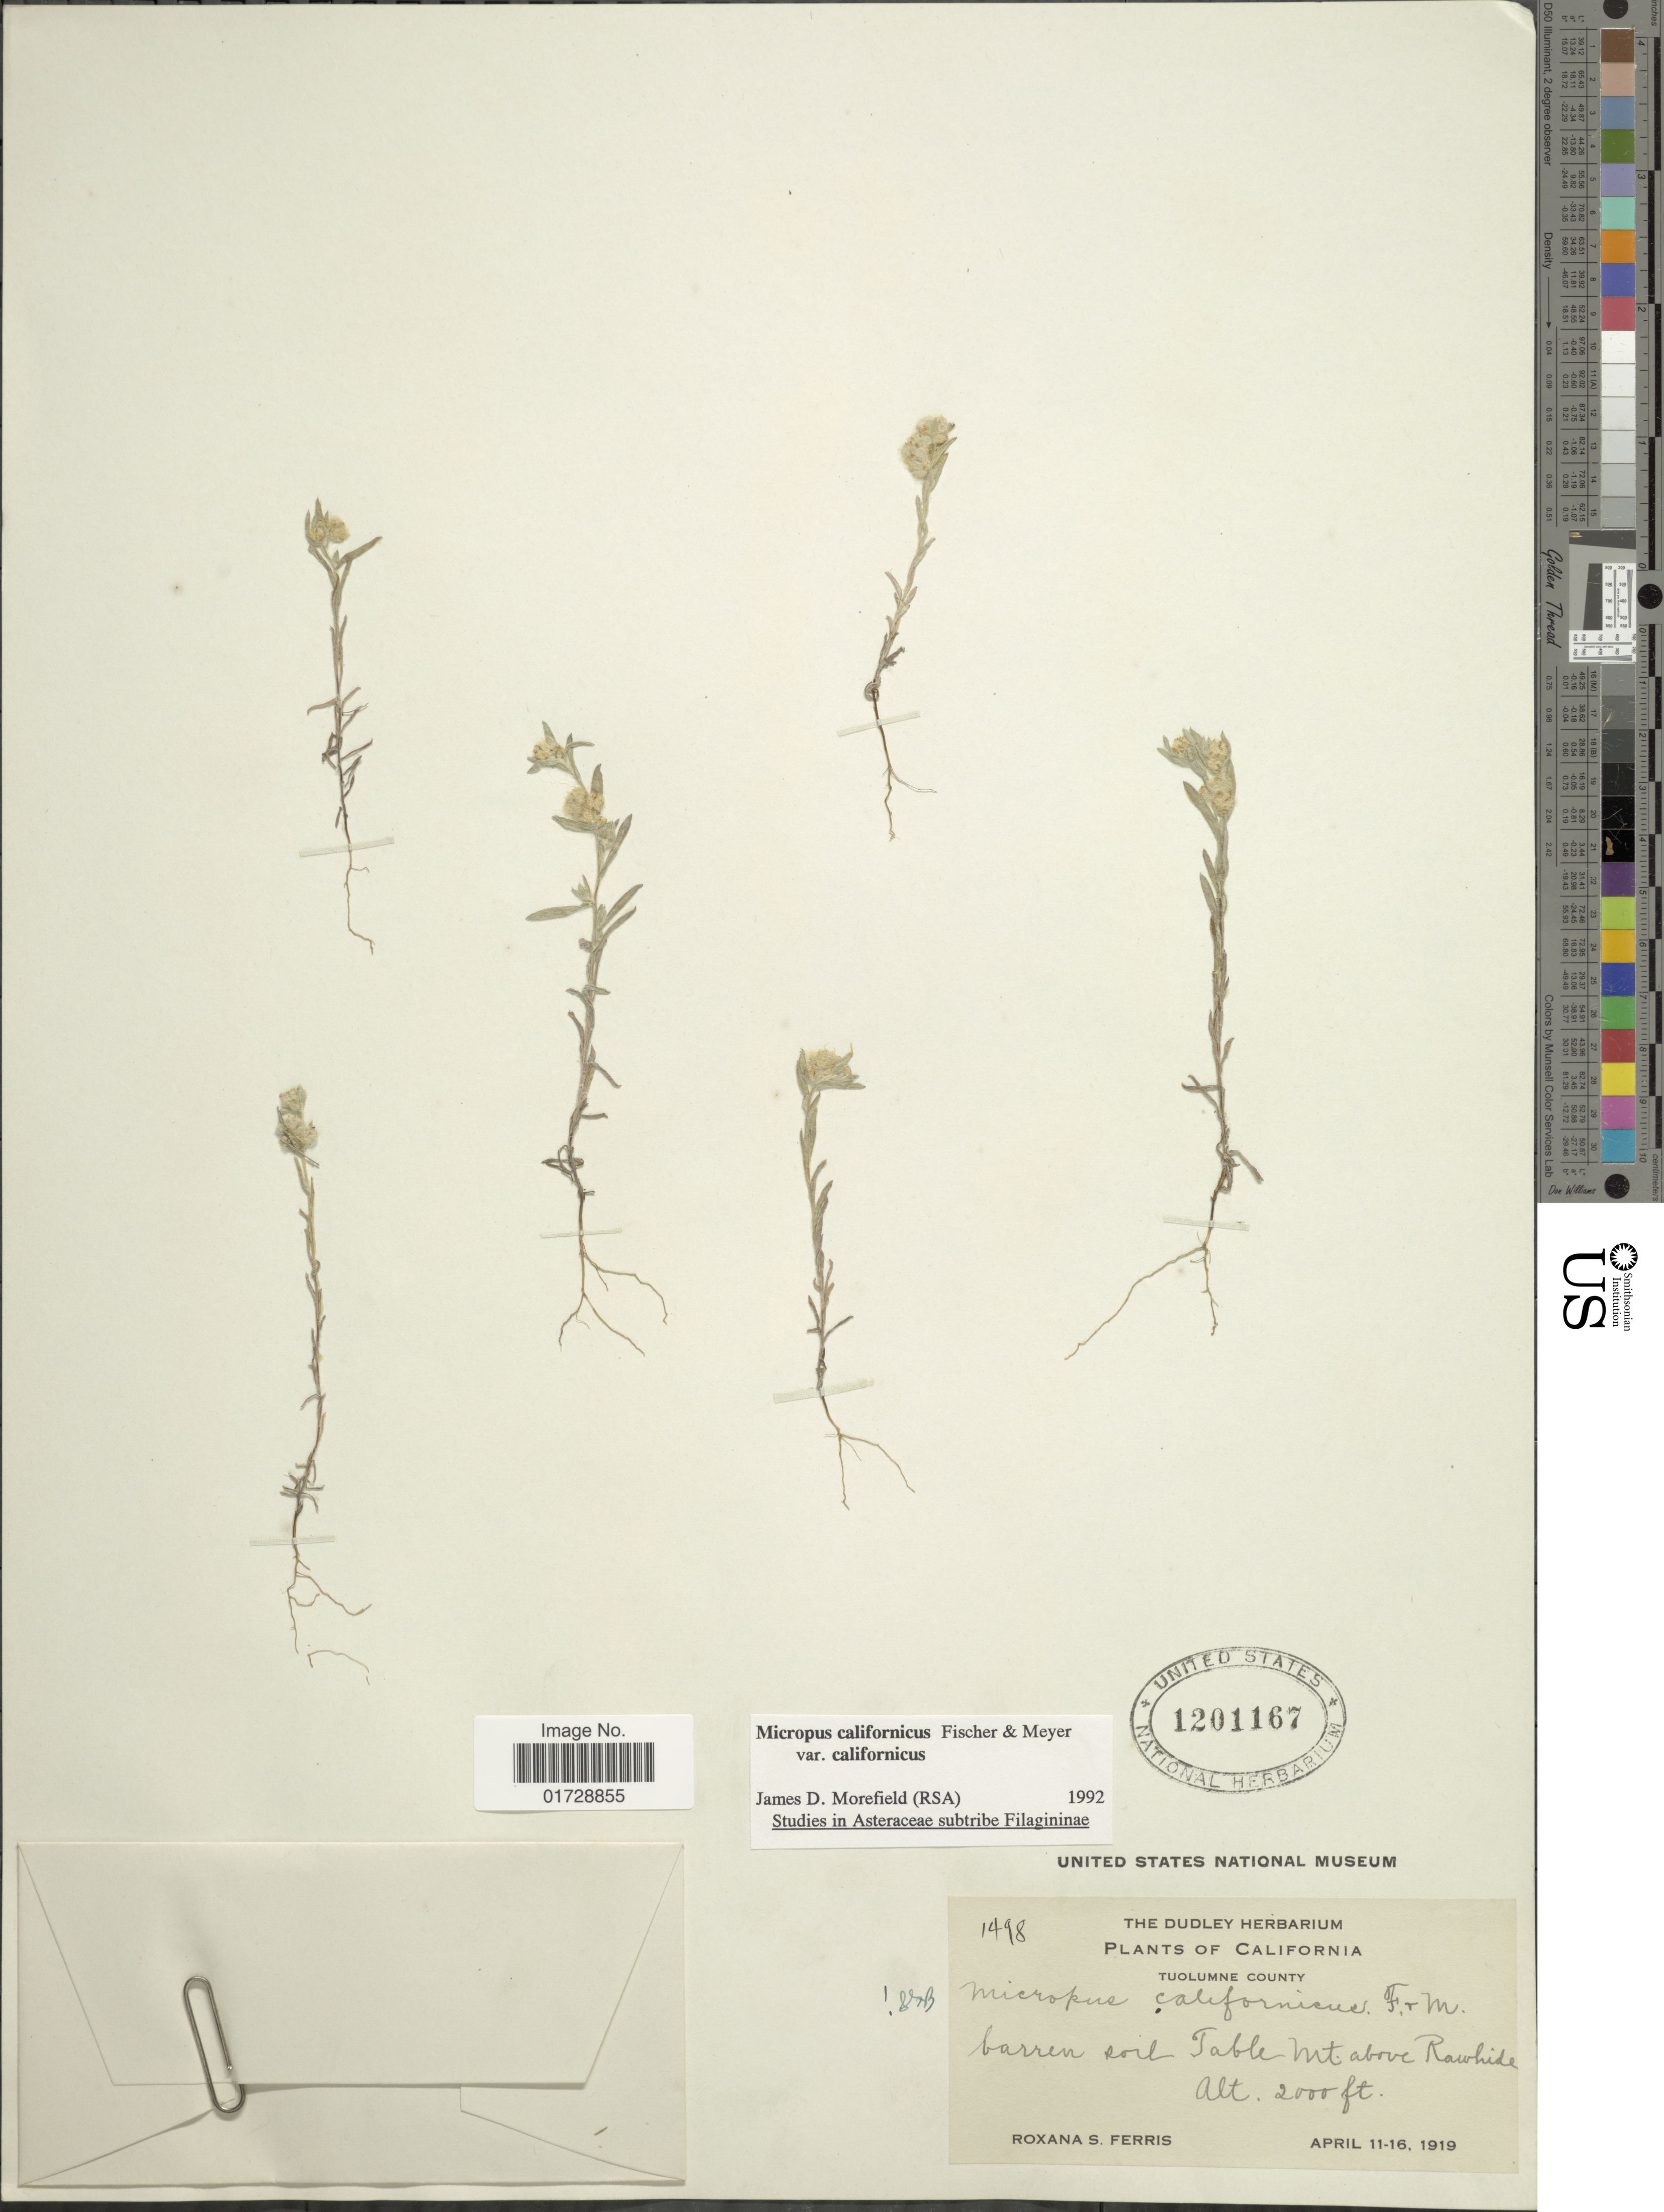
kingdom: Plantae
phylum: Tracheophyta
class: Magnoliopsida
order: Asterales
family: Asteraceae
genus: Micropus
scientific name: Micropus californicus var. californicus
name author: Fisch. & C.A. Mey.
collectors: R. S. Ferris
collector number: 1498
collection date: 1919-04-11/1919-04-16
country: United States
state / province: California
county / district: Tuolumne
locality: Tuolumne County, barren soil Table Mt. above Rawhide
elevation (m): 610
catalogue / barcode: US 1201167